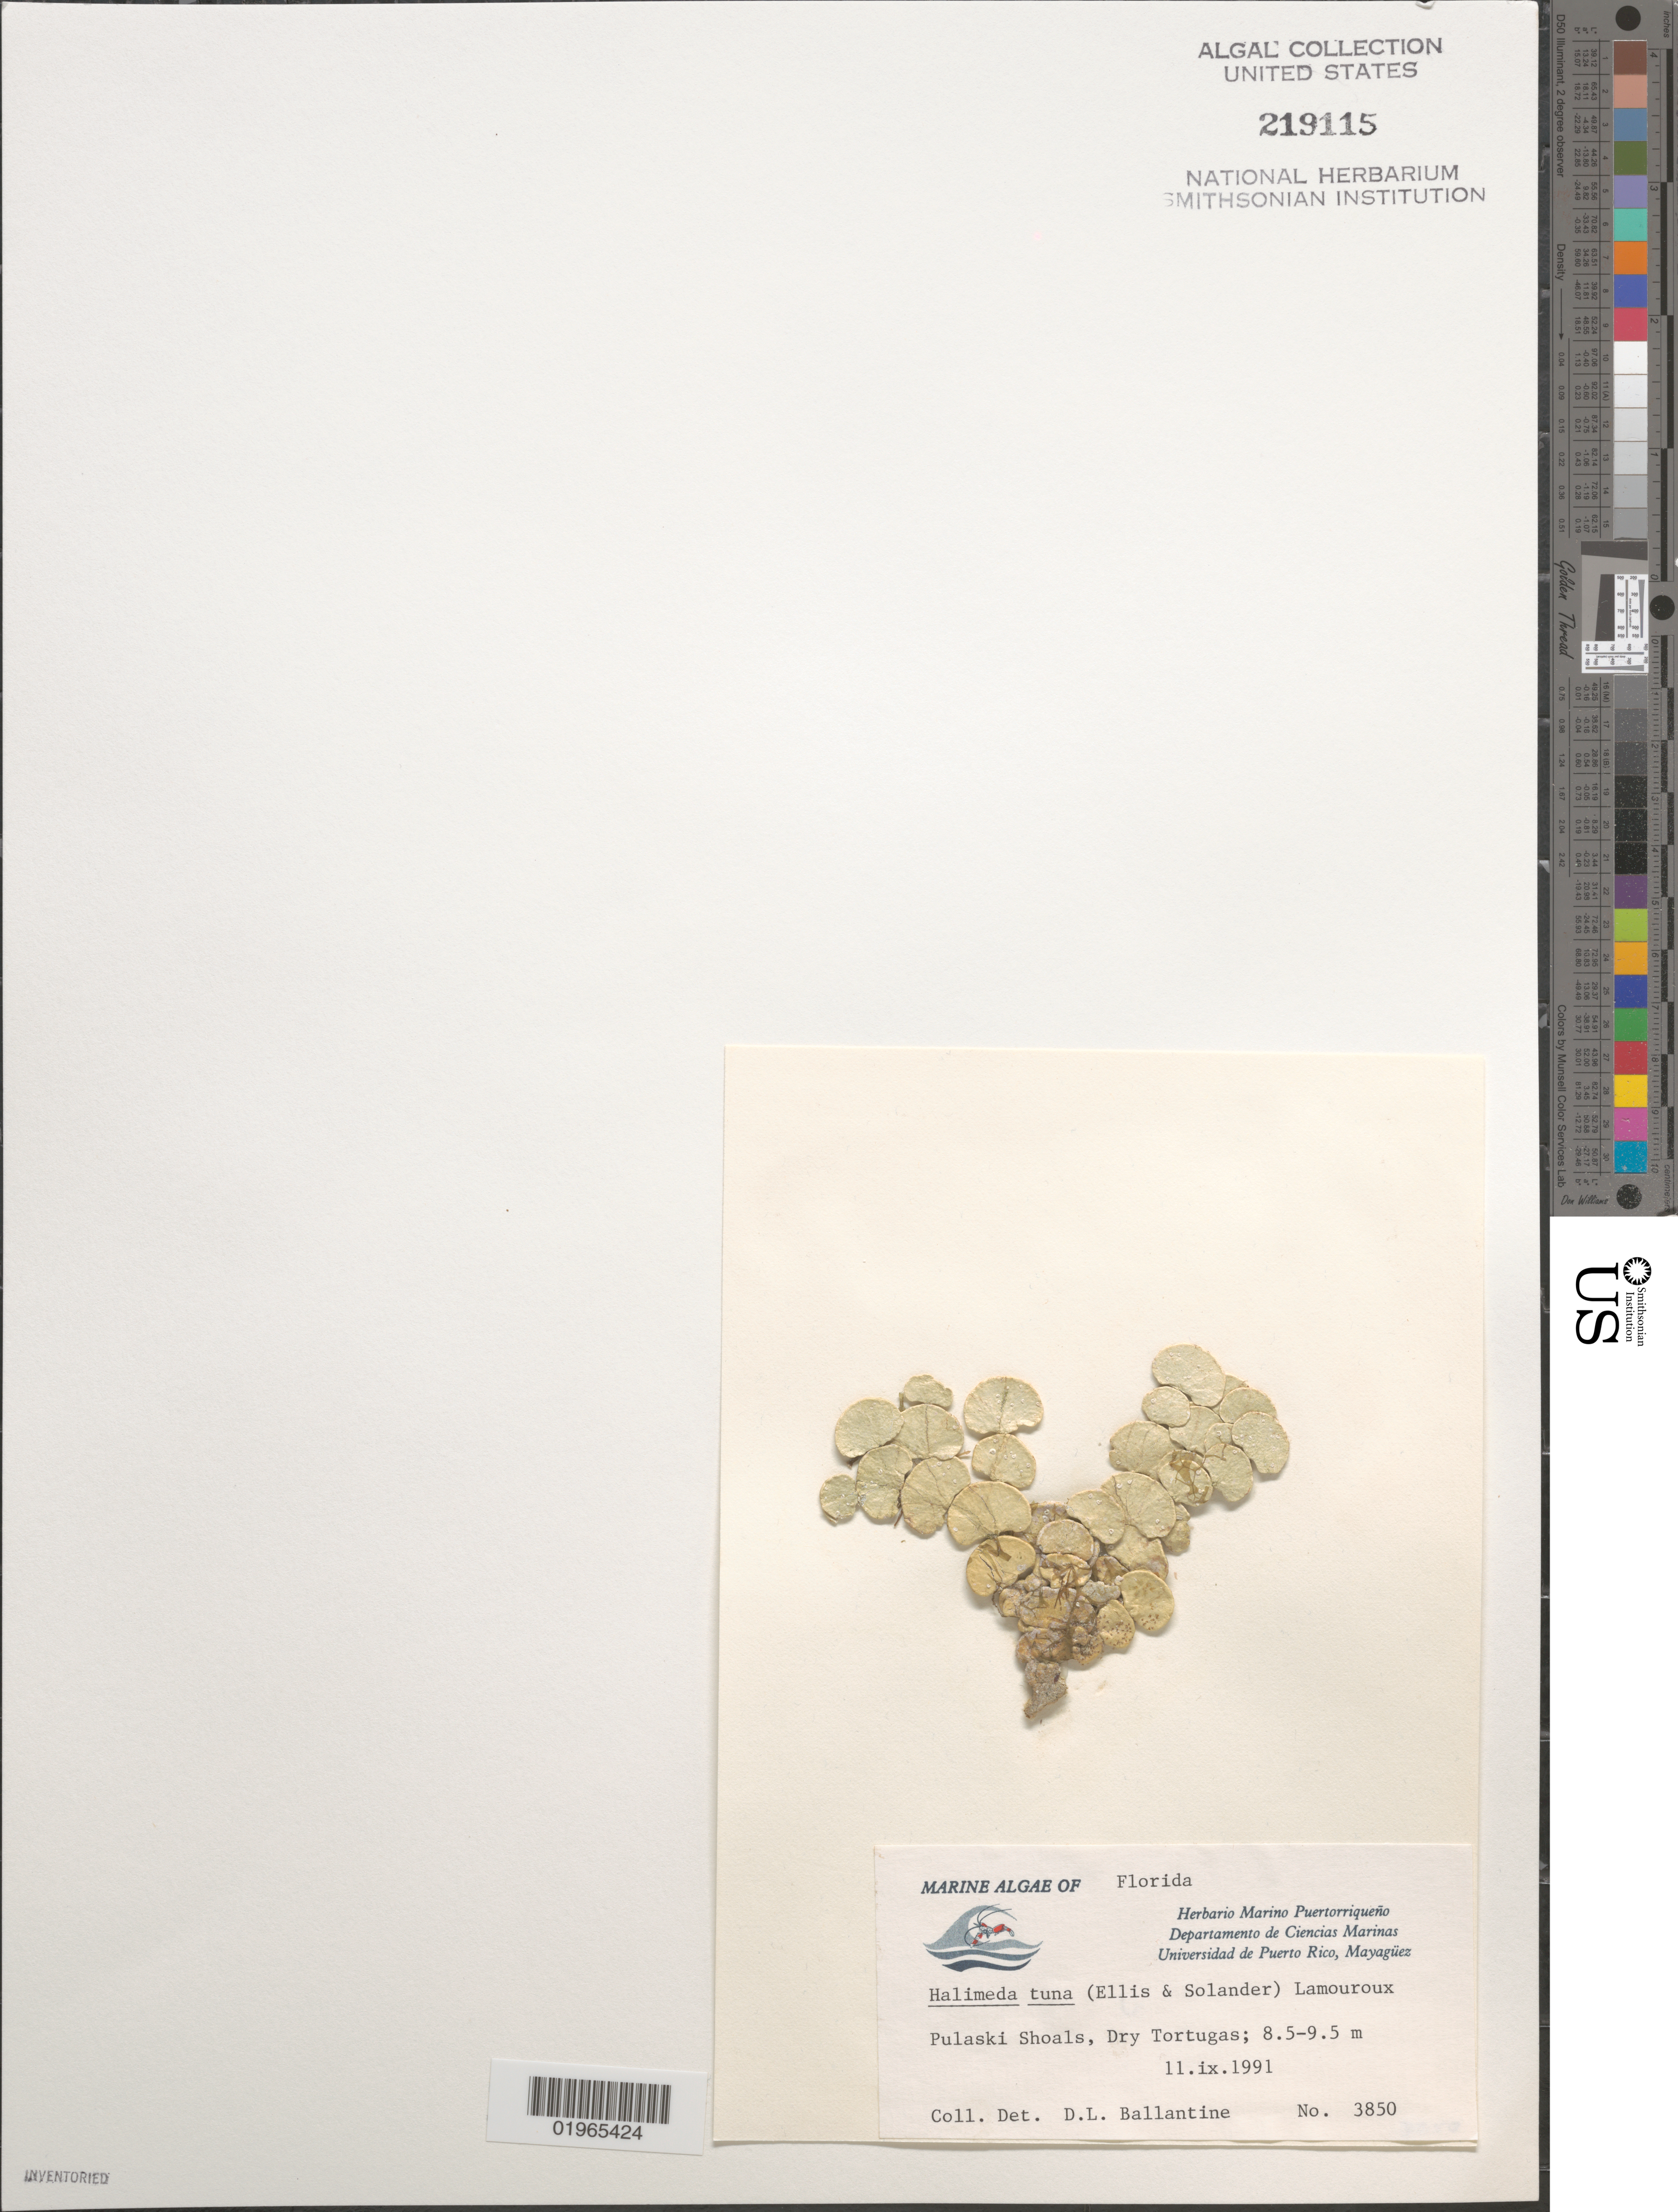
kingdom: Plantae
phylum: Chlorophyta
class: Ulvophyceae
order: Bryopsidales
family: Halimedaceae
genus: Halimeda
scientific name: Halimeda tuna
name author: (J. Ellis & Sol.) J.V.Lamouroux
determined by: Ballantine, D. L.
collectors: D.L. Ballantine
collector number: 3850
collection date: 1991-09-11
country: United States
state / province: Florida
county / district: Monroe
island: Dry Tortugas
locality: Pulaski Shoals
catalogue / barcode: US 219115